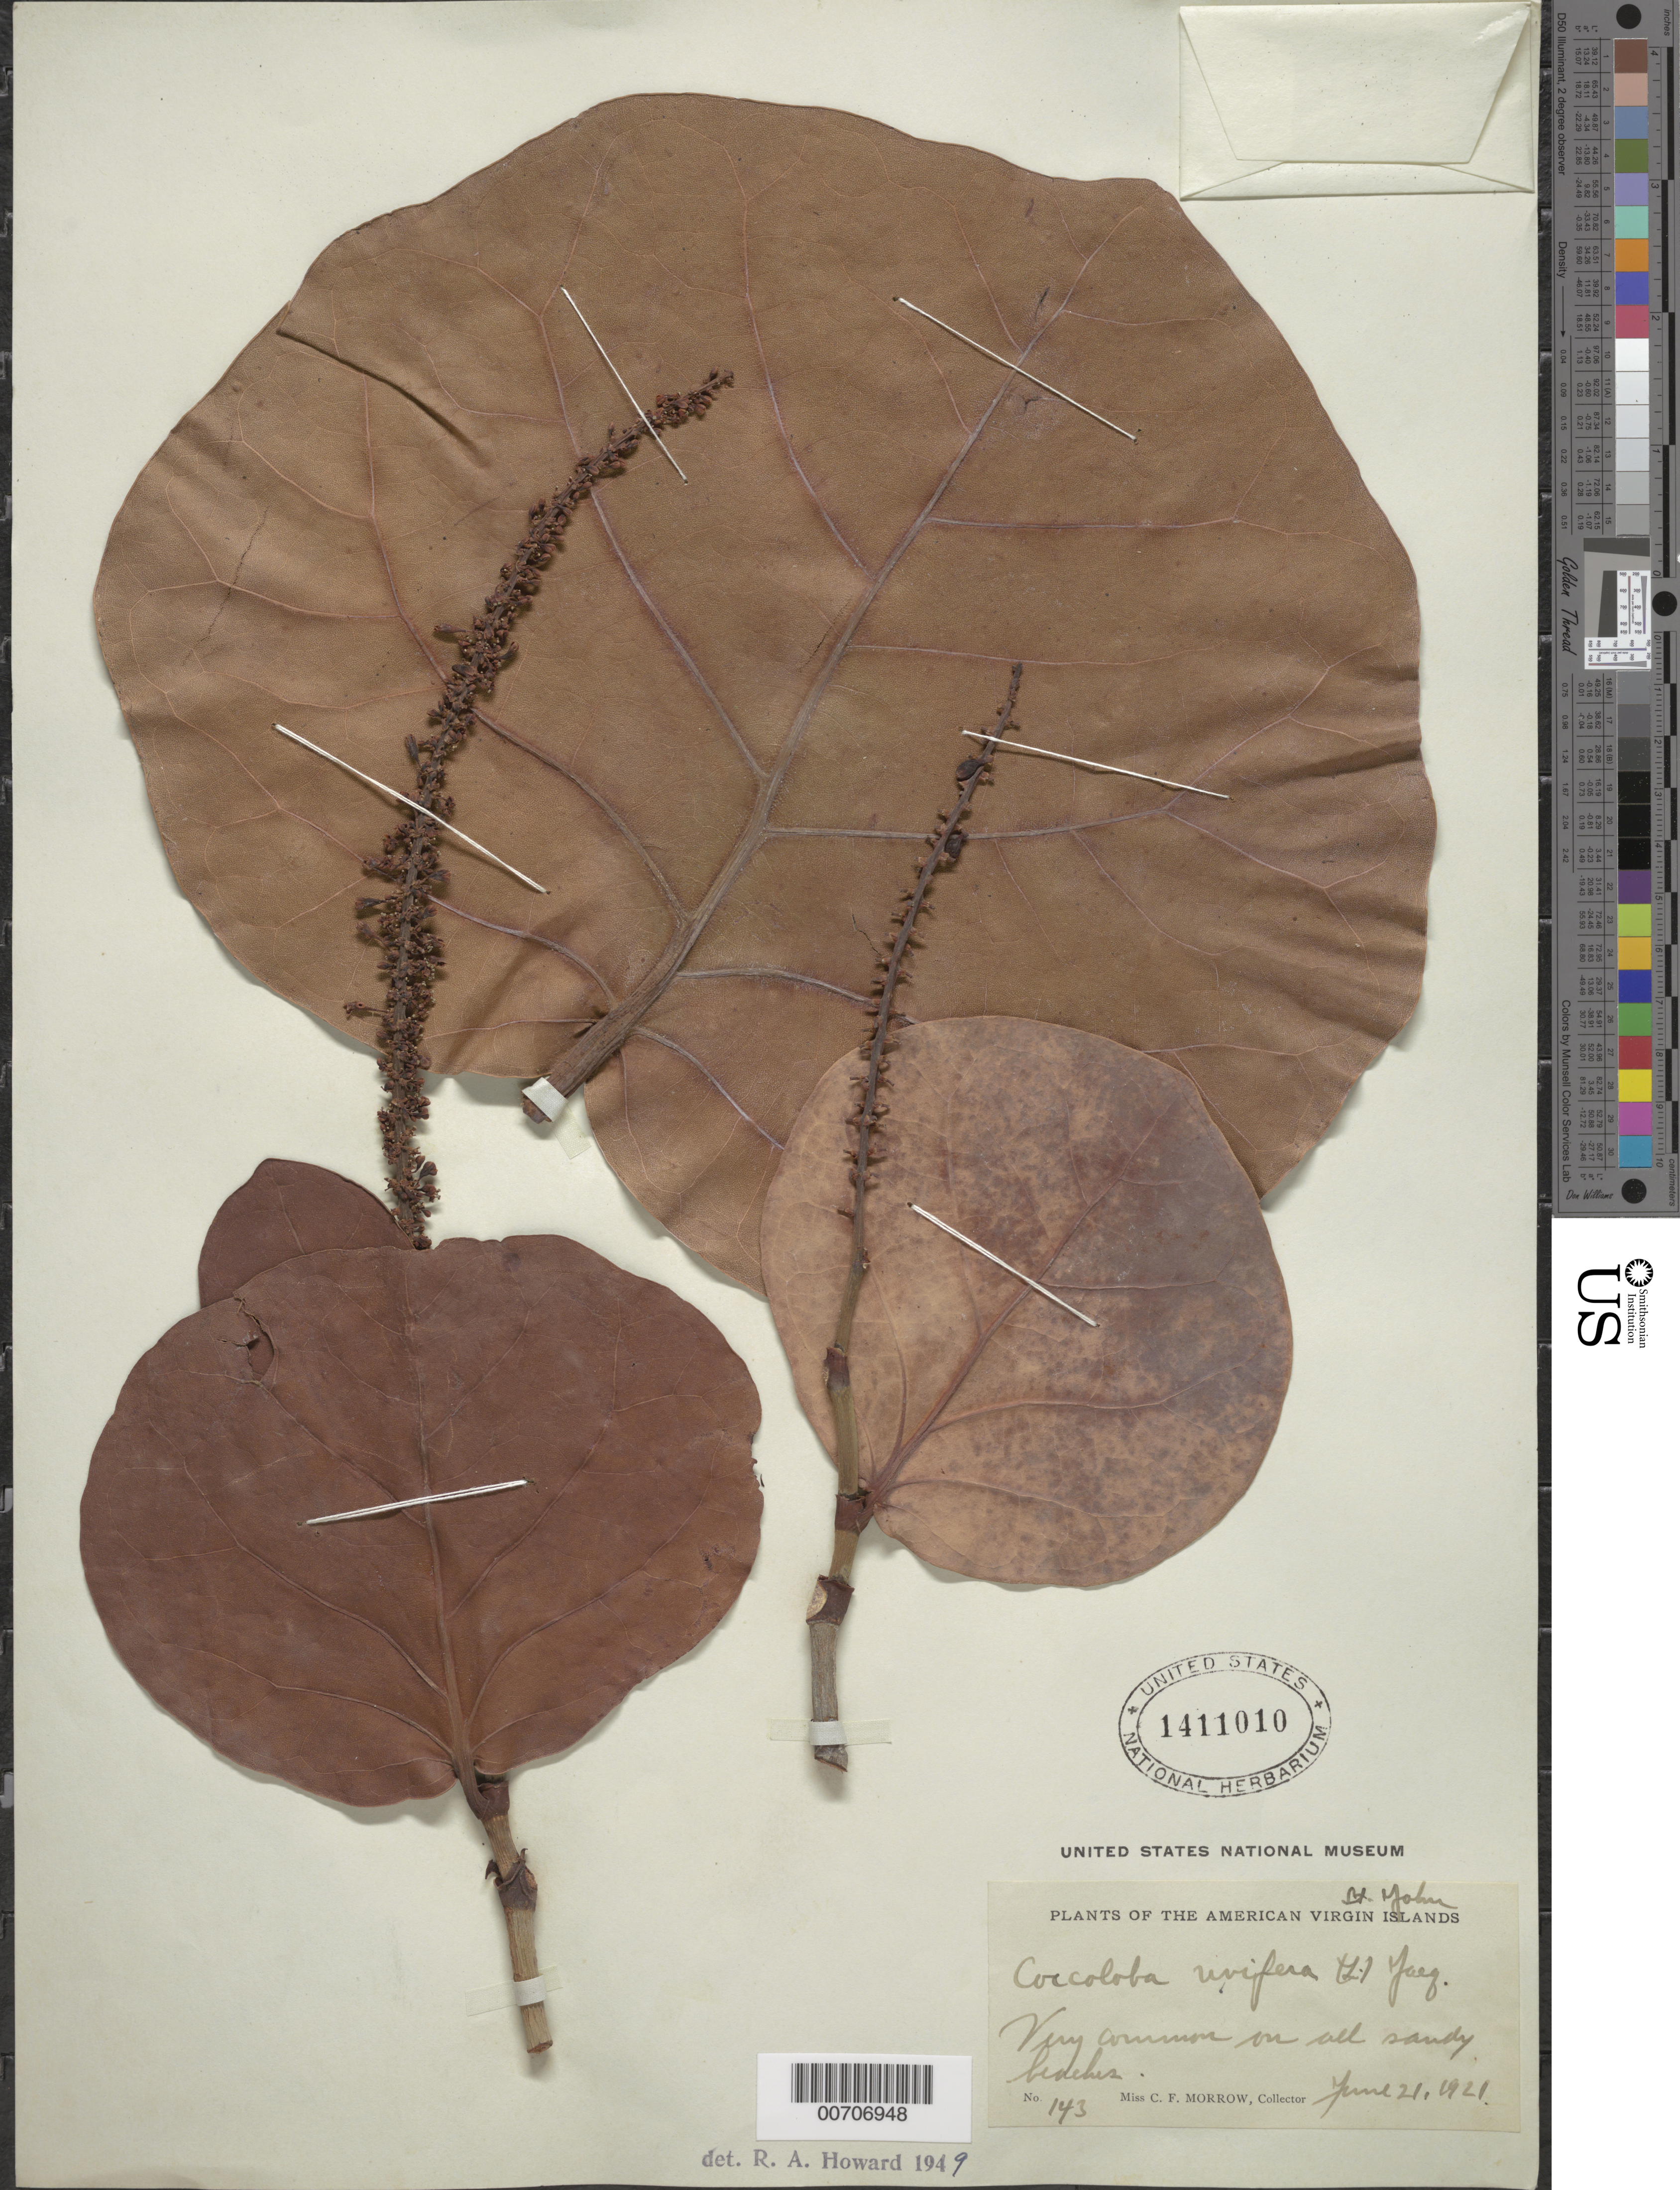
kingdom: Plantae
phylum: Tracheophyta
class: Magnoliopsida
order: Caryophyllales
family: Polygonaceae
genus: Coccoloba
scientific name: Coccoloba x uvifera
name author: L.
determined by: Howard, R. A.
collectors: C. Morrow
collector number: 143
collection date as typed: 21 Jun 1921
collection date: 1921-06-21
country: U.S. Virgin Islands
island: St. John Island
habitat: Sandy beaches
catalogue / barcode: US 1411010